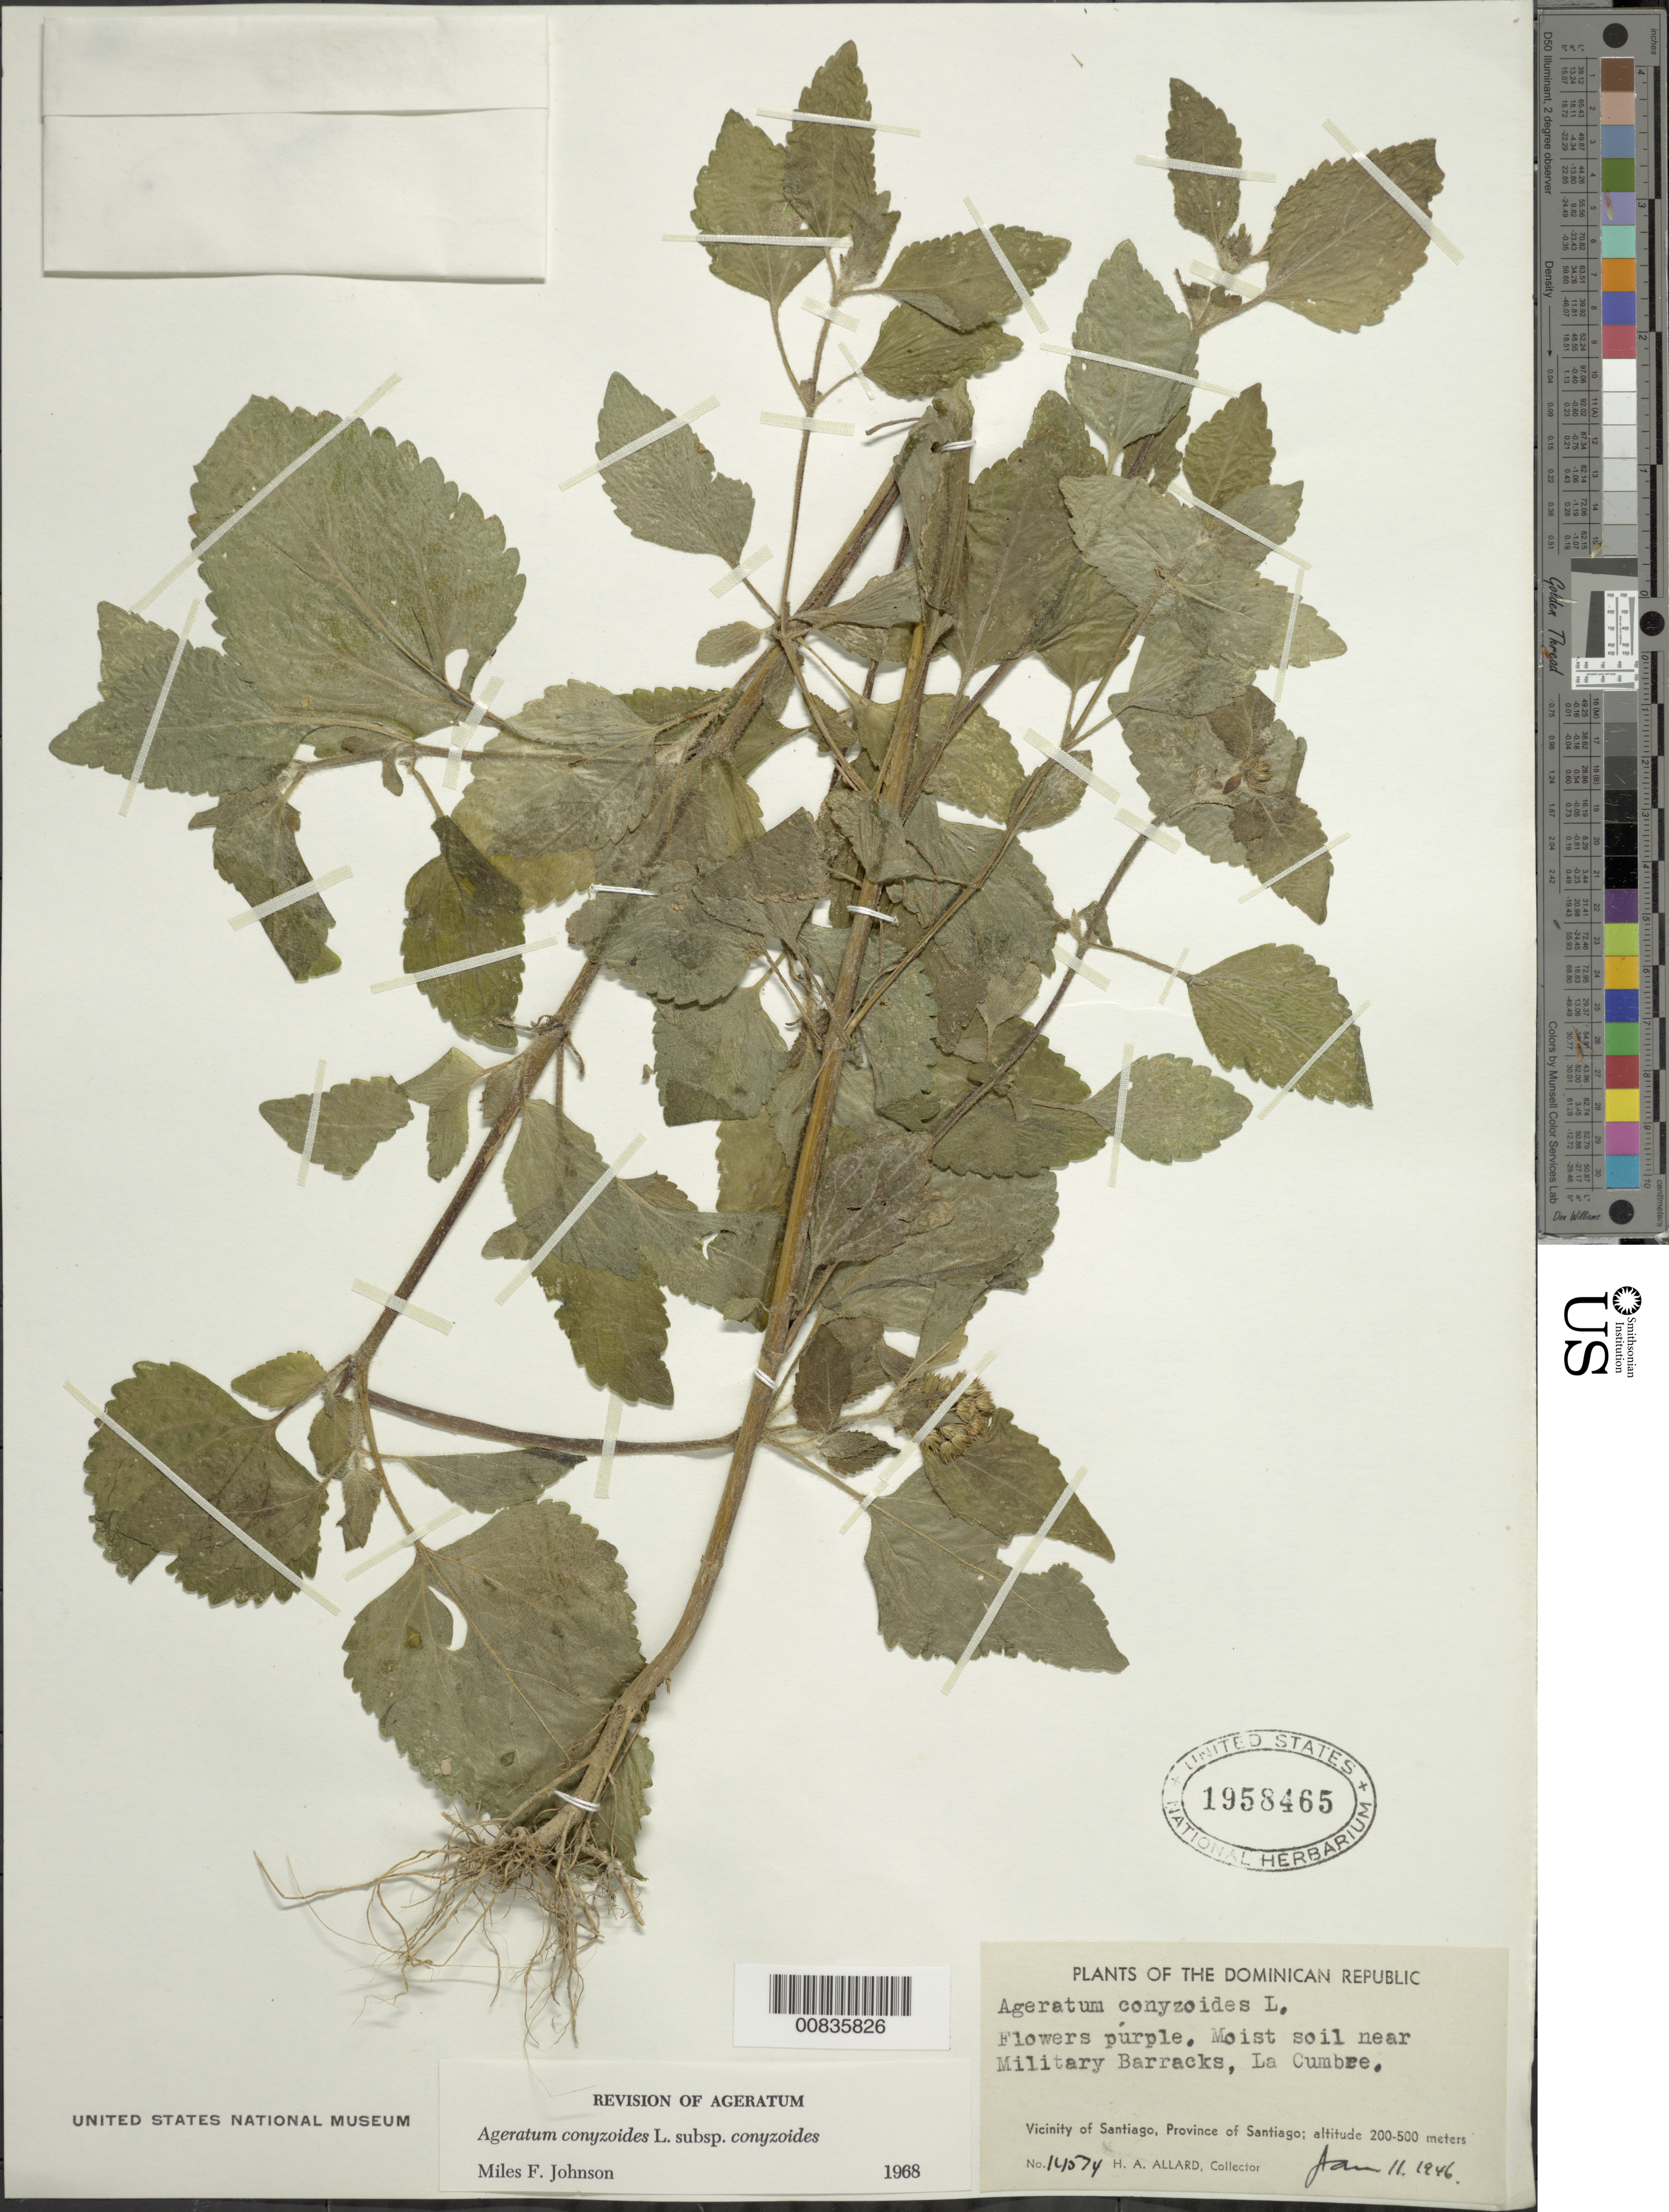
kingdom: Plantae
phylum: Tracheophyta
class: Magnoliopsida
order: Asterales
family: Asteraceae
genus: Ageratum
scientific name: Ageratum conyzoides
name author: L.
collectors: H. A. Allard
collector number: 14574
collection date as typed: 11 Jan 1946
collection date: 1946-01-11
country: Dominican Republic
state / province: Santiago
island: Hispaniola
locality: Vicinity of Santiago, near Military Barracks, La Cumbre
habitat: Moist soil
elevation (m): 200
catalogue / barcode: US 1958465